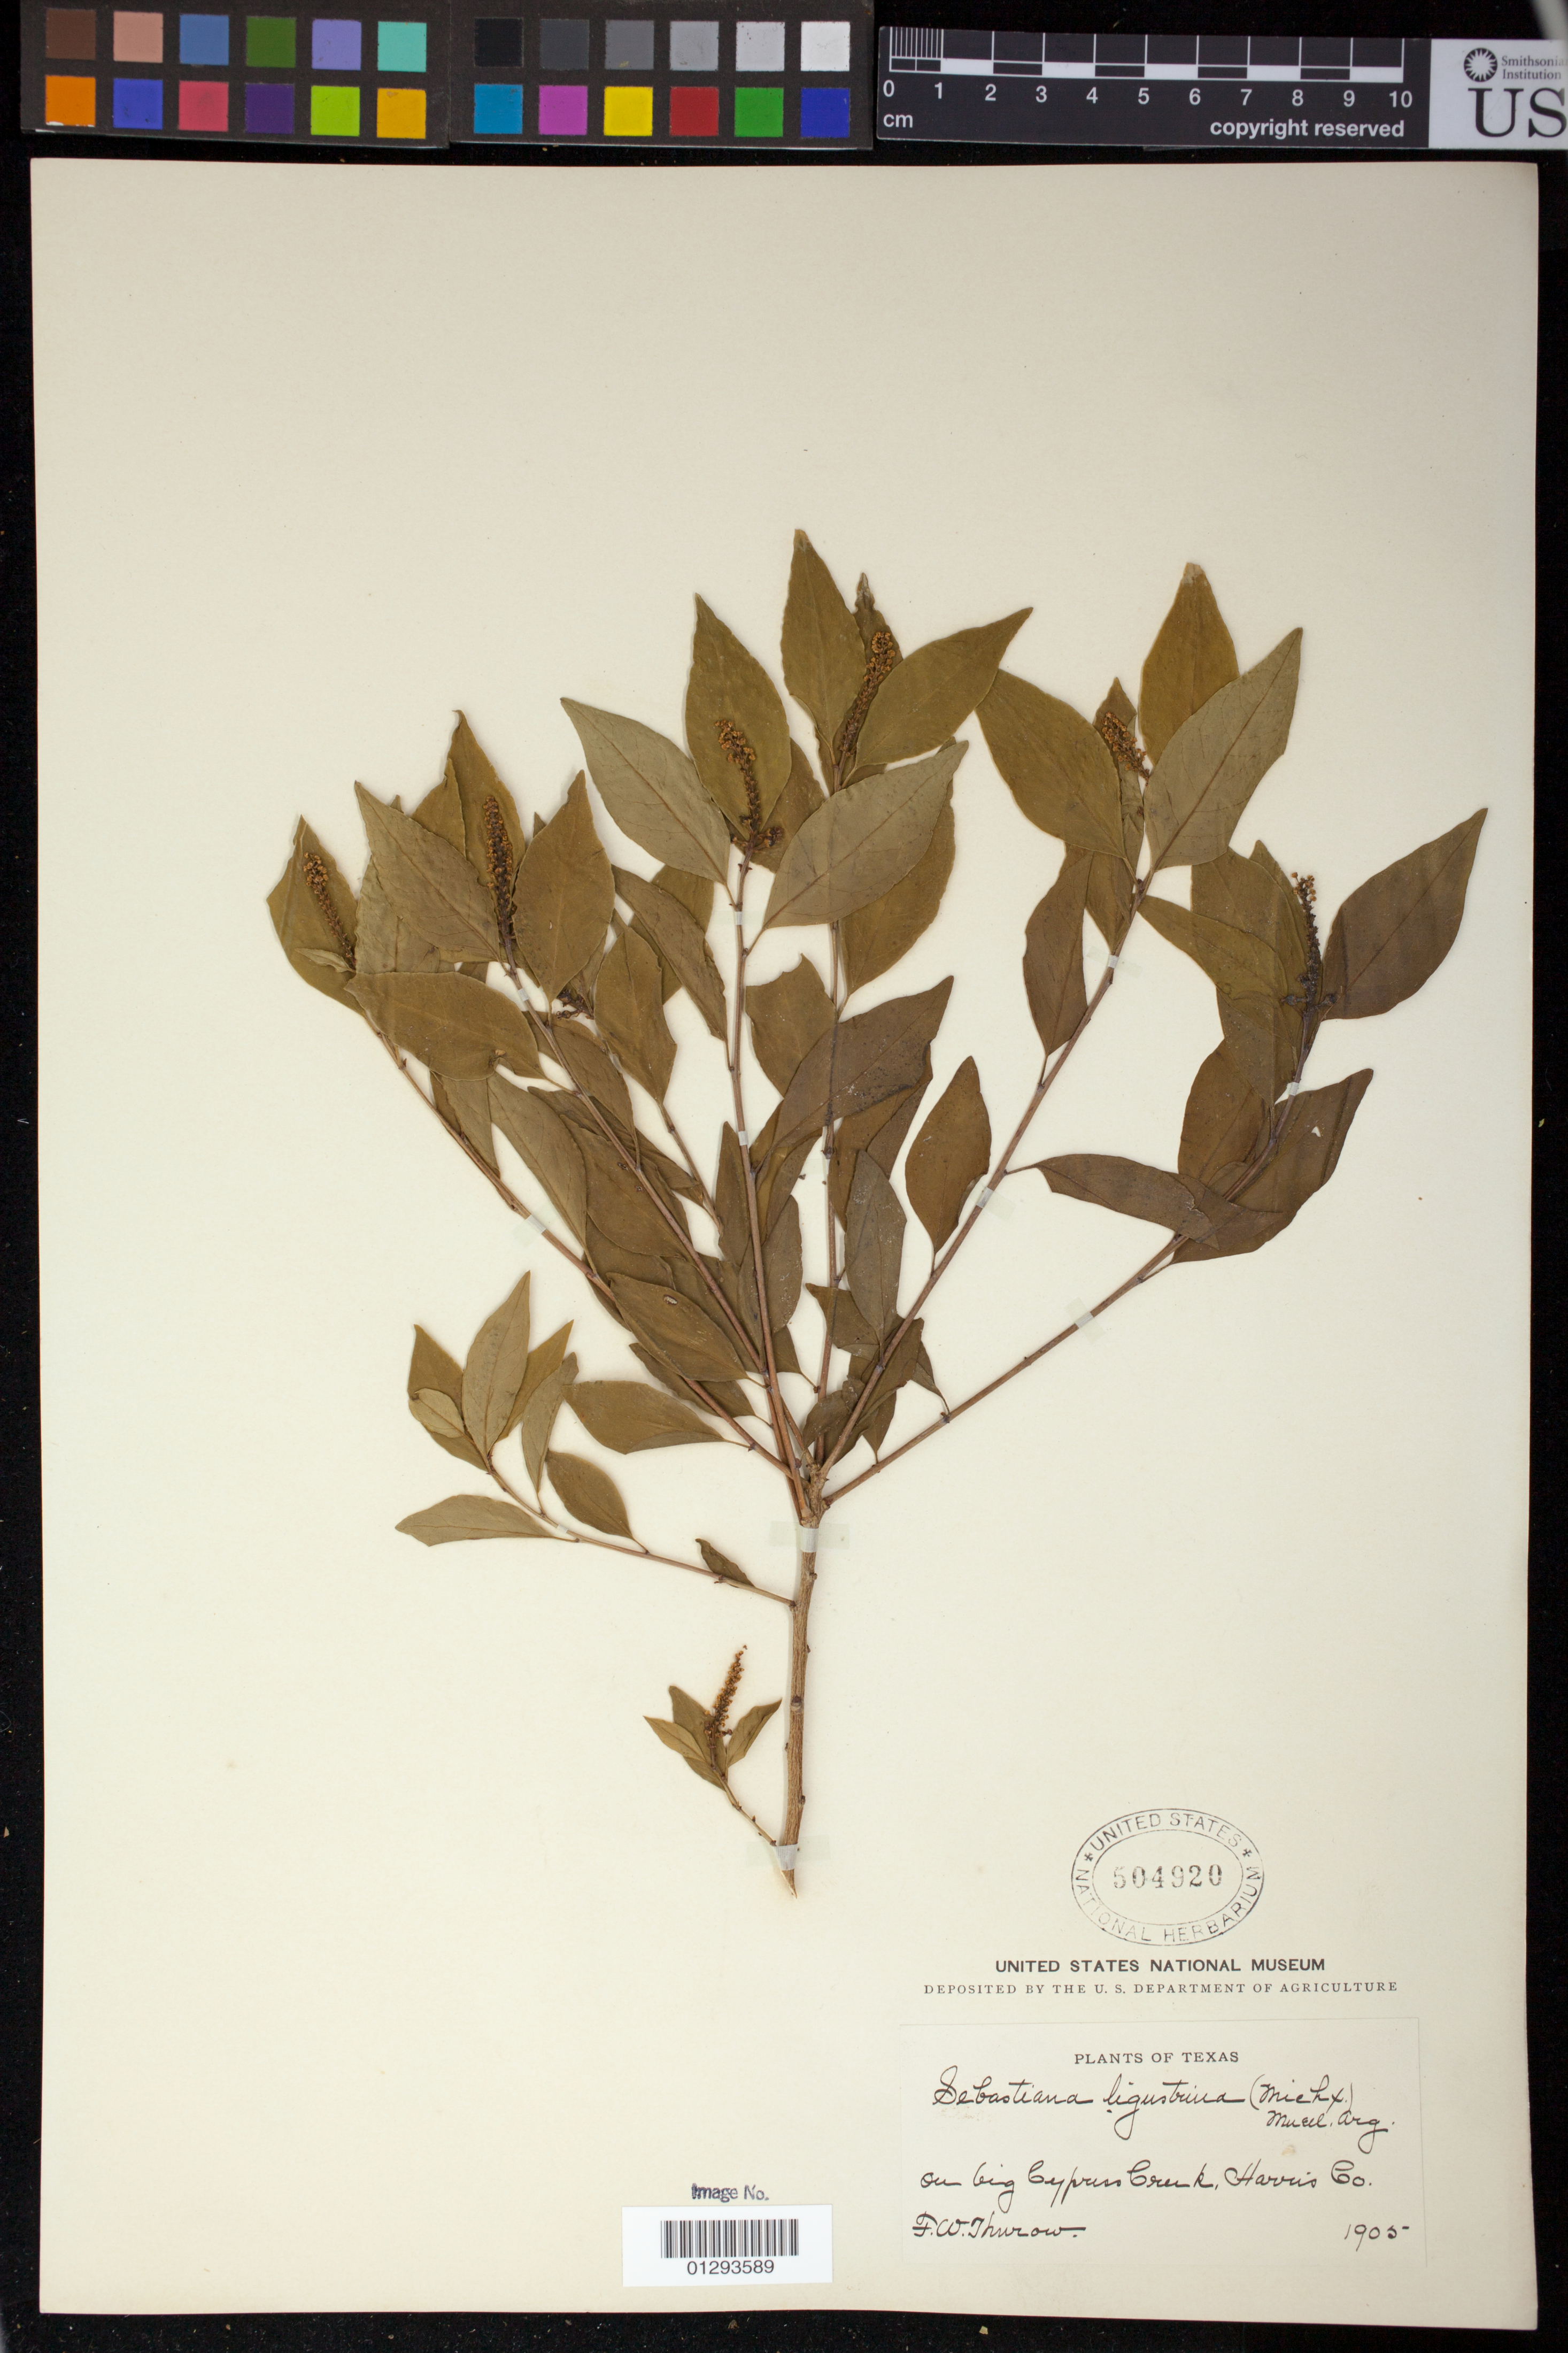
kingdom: Plantae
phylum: Tracheophyta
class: Magnoliopsida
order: Malpighiales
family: Euphorbiaceae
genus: Sebastiania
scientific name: Sebastiania fruticosa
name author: (Bartram) Fernald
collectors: F. W. Thurow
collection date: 1905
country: United States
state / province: Texas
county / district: Harris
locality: on Big Cypress Creek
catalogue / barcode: US 504920